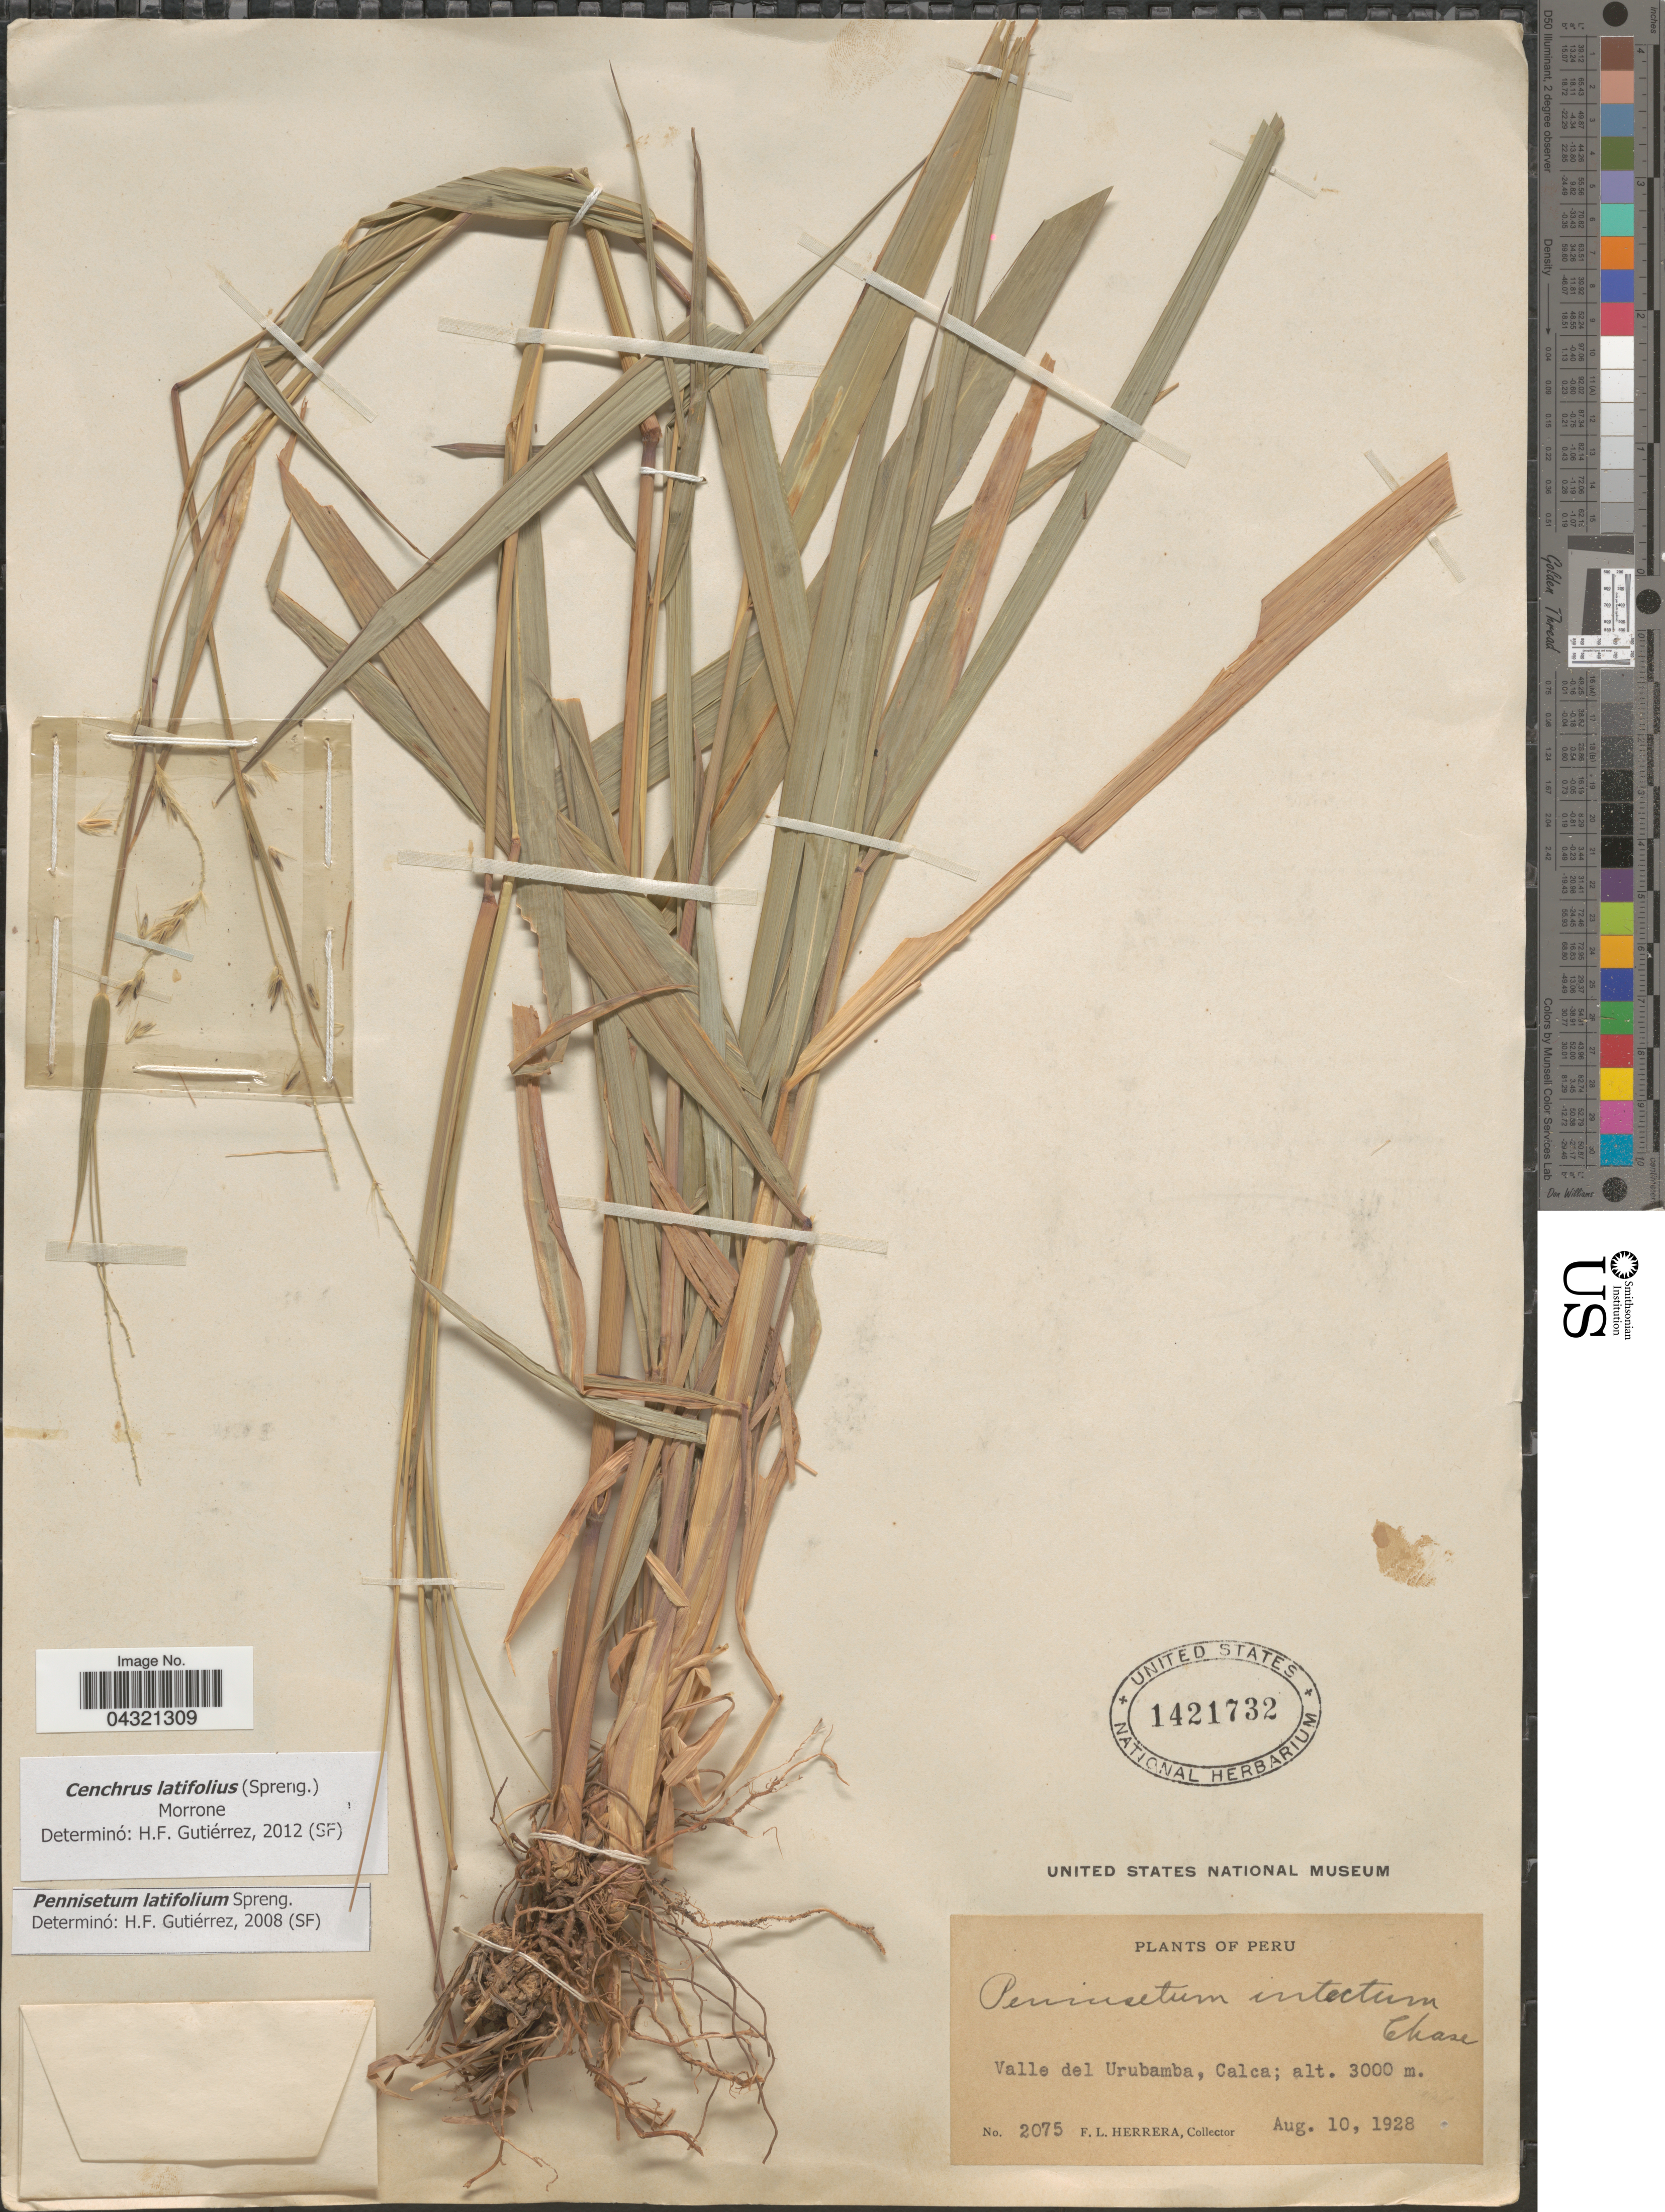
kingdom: Plantae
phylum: Tracheophyta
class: Liliopsida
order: Poales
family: Poaceae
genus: Cenchrus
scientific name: Cenchrus latifolius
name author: (Spreng.) Morrone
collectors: F. L. Herrera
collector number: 2075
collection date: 1928-08-10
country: Peru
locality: Valle del Urubamba, Calca.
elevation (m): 3000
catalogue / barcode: US 1421732